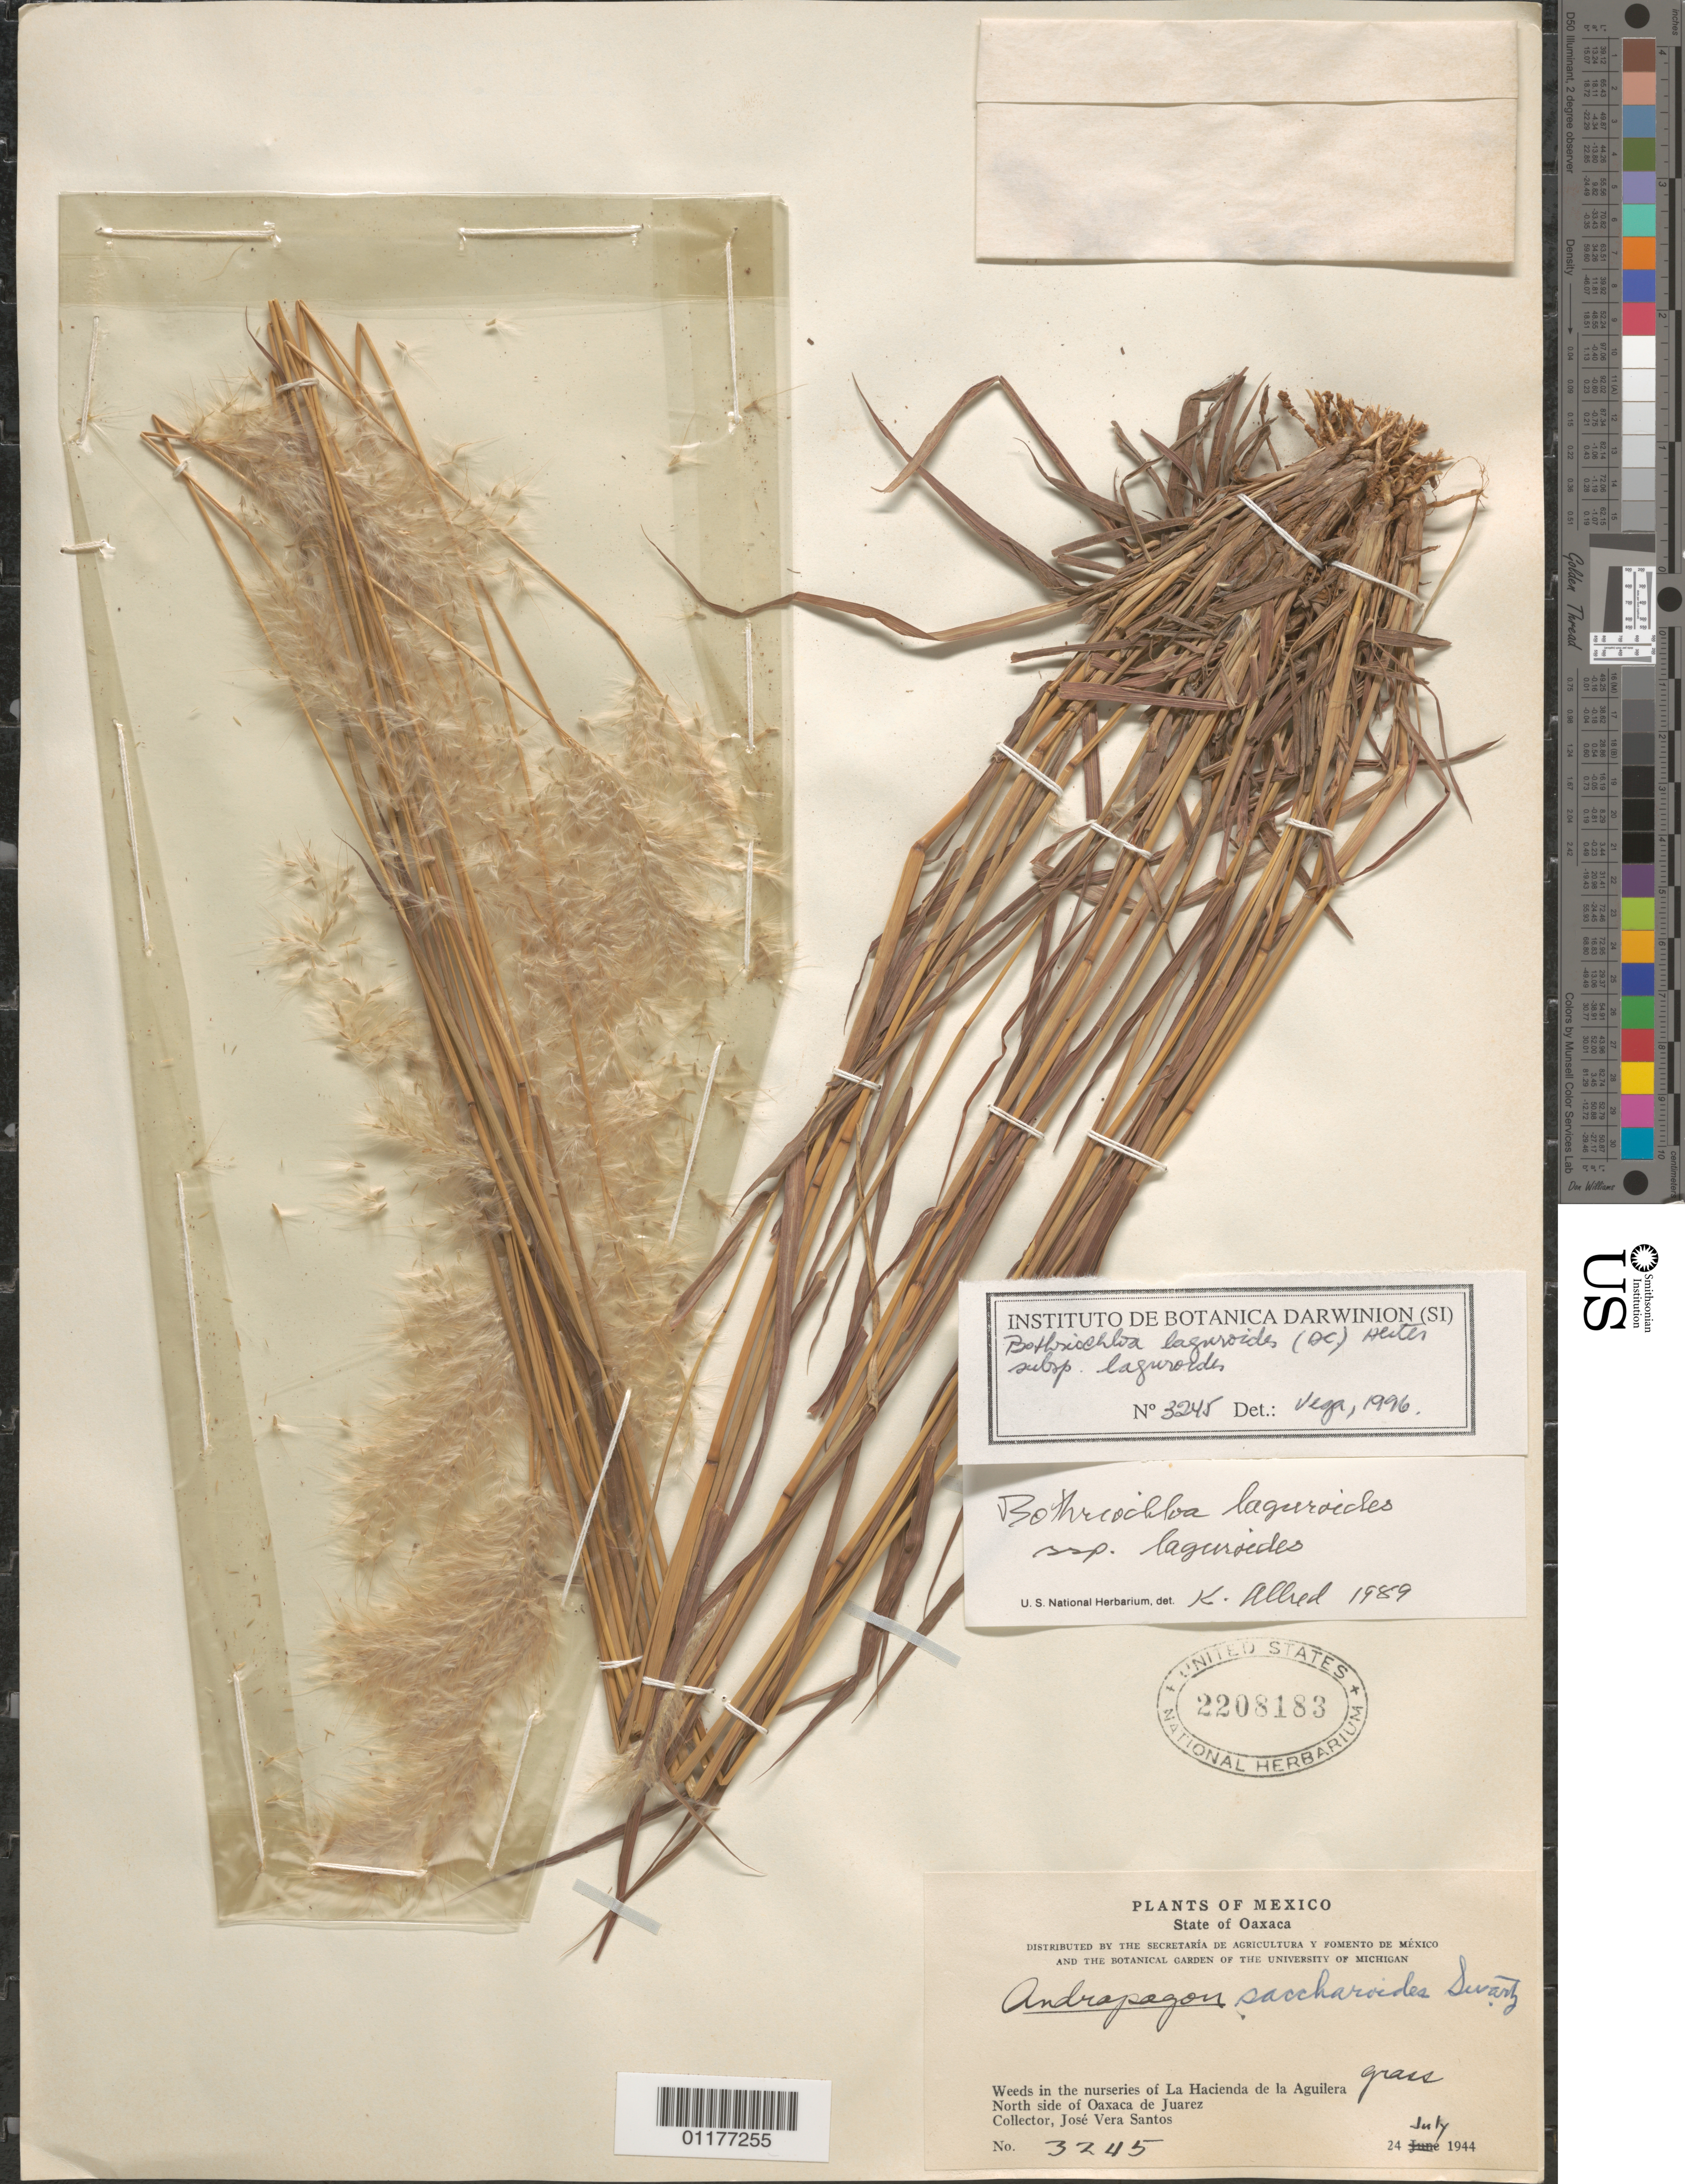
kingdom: Plantae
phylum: Tracheophyta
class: Liliopsida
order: Poales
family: Poaceae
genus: Bothriochloa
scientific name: Bothriochloa laguroides subsp. laguroides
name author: (DC.) Herter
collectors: J. V. Santos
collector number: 3245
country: Mexico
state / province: Oaxaca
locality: La Hacienda de la Aguilera, N side of Oaxaca de Juarez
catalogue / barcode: US 2208183